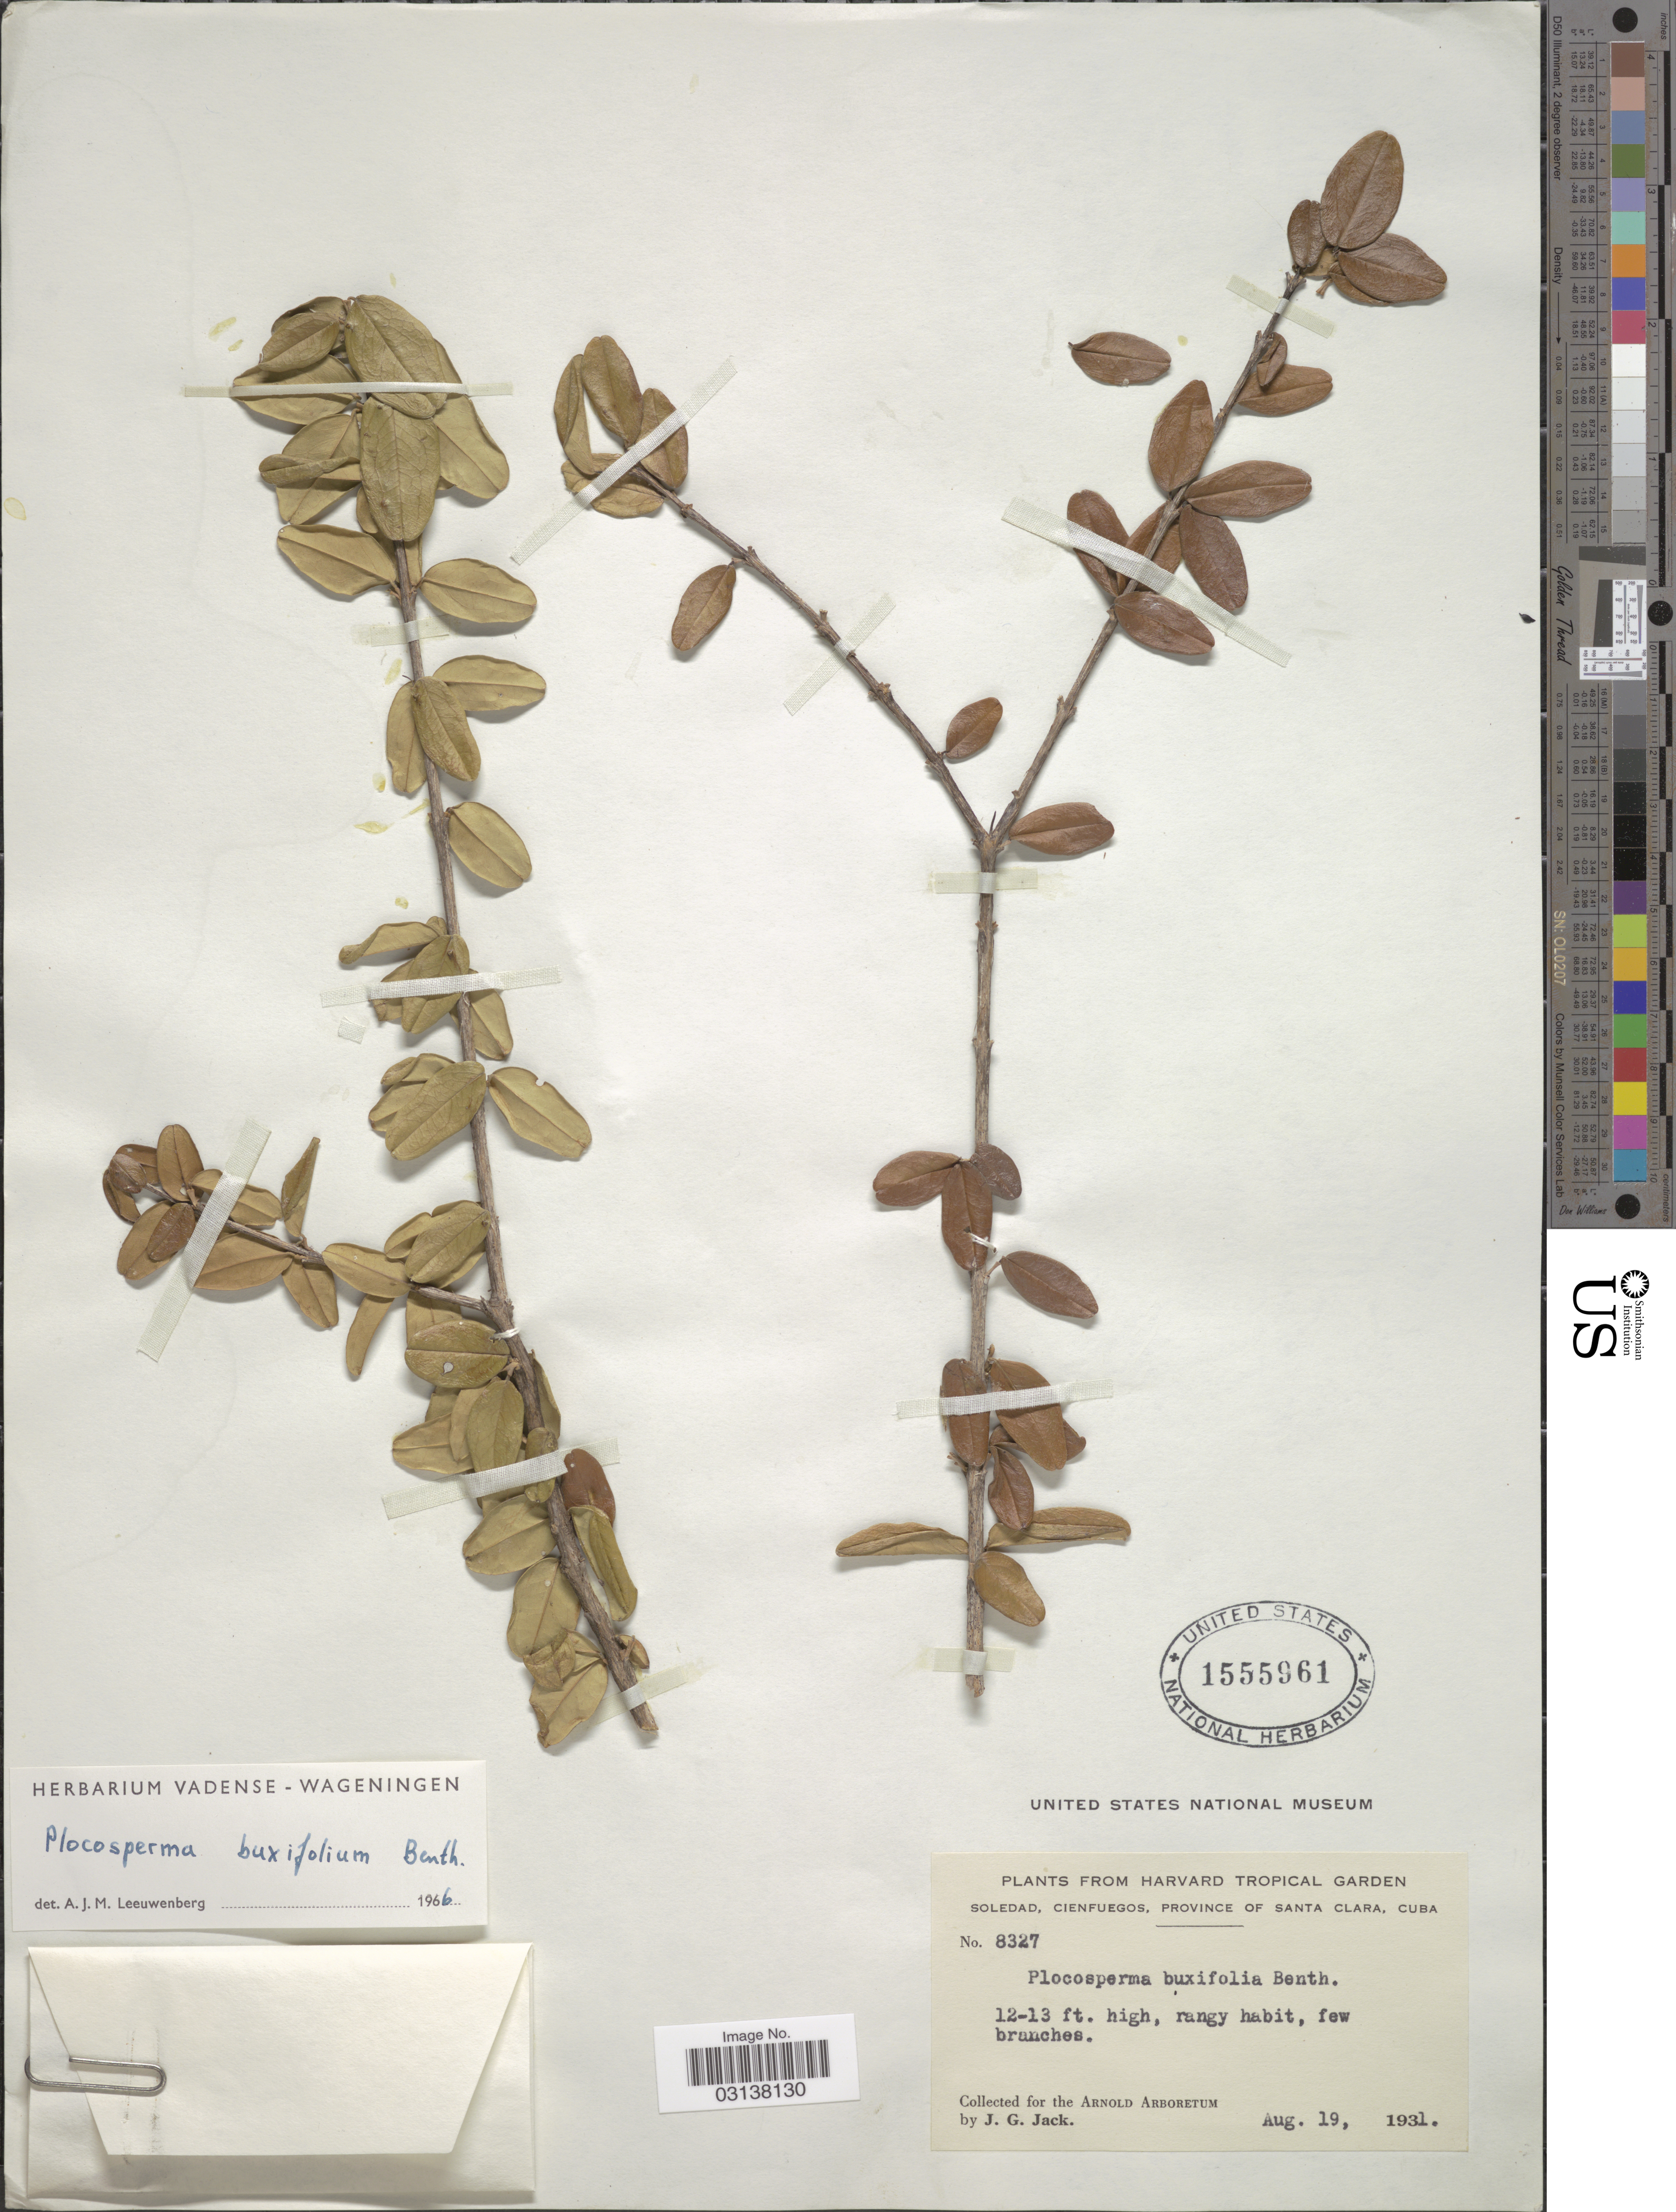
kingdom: Plantae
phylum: Tracheophyta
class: Magnoliopsida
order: Lamiales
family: Plocospermataceae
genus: Plocosperma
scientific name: Plocosperma buxifolium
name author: Benth. in Hook.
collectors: J. G. Jack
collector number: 8327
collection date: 1931-08-19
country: Cuba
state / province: Las Villas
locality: Harvard Tropical Garden. Soledad, Cienfuegos, Province of Santa Clara.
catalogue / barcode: US 1555961